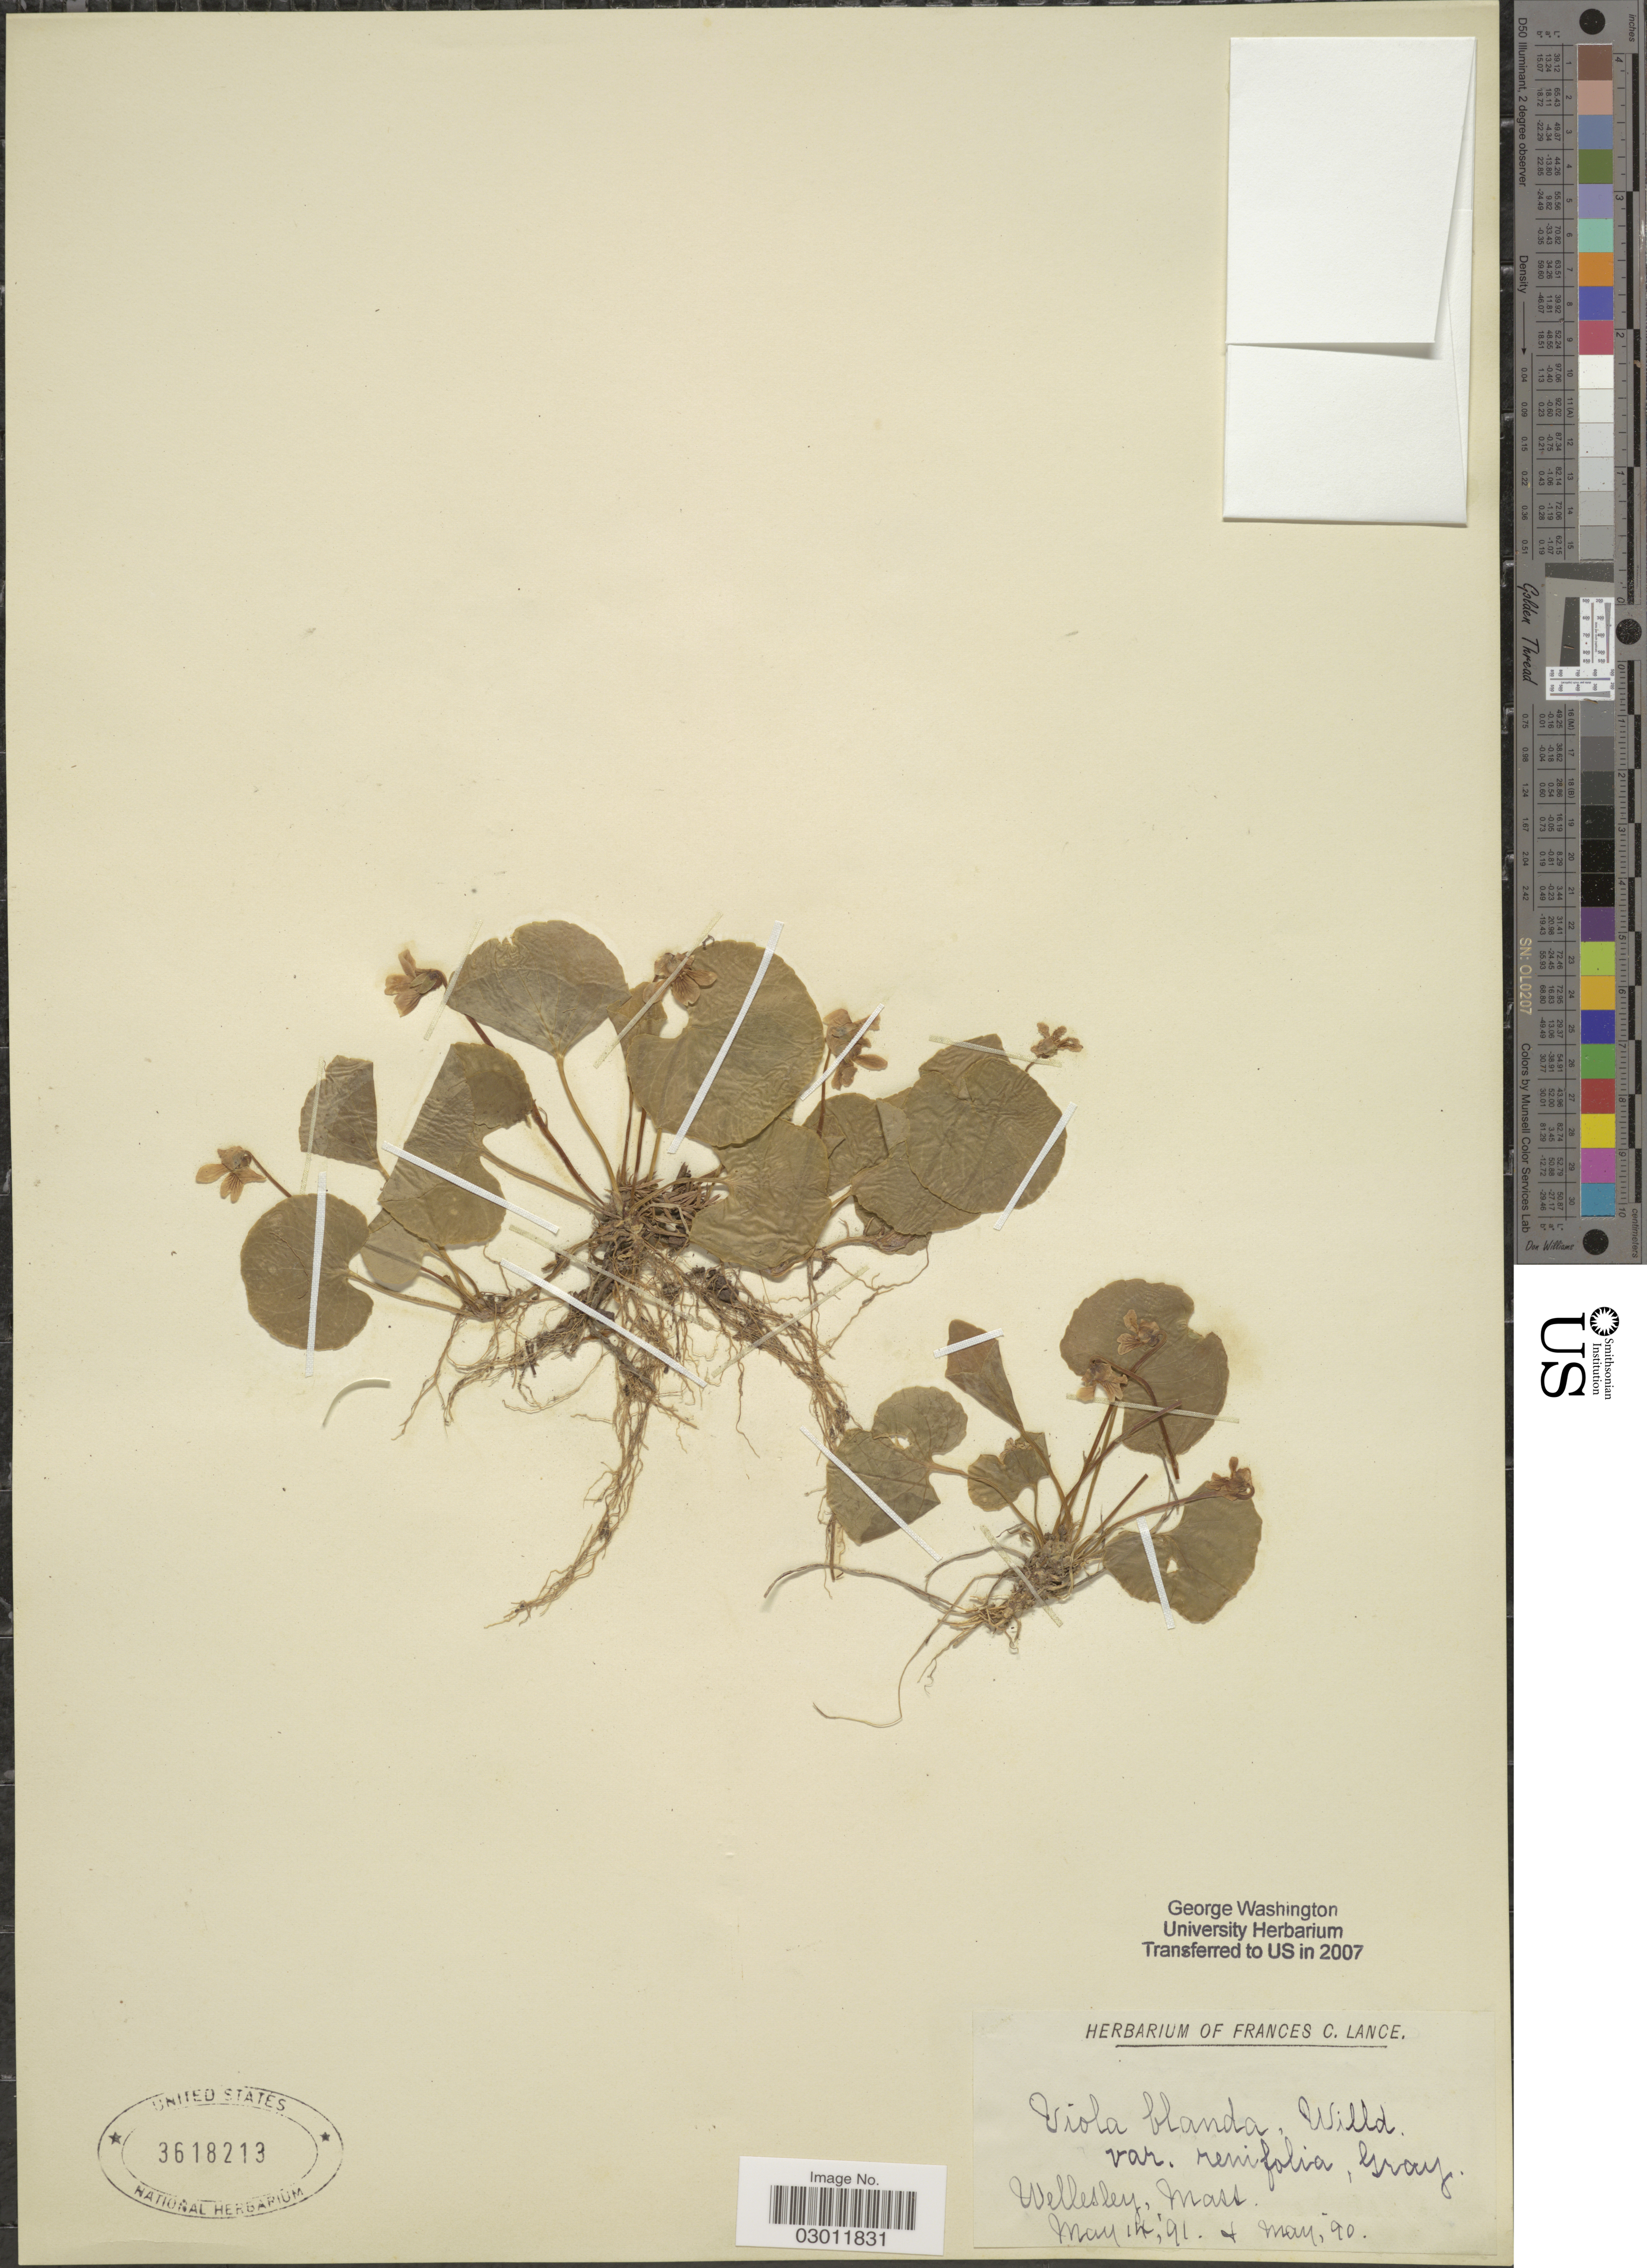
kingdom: Plantae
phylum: Tracheophyta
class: Magnoliopsida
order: Malpighiales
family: Violaceae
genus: Viola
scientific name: Viola blanda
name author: Willd.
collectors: F. Lance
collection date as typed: Transcribed d/m/y: /5/90 to 14/5/91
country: United States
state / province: Massachusetts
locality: Wellesley, Mass.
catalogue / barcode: US 3618213